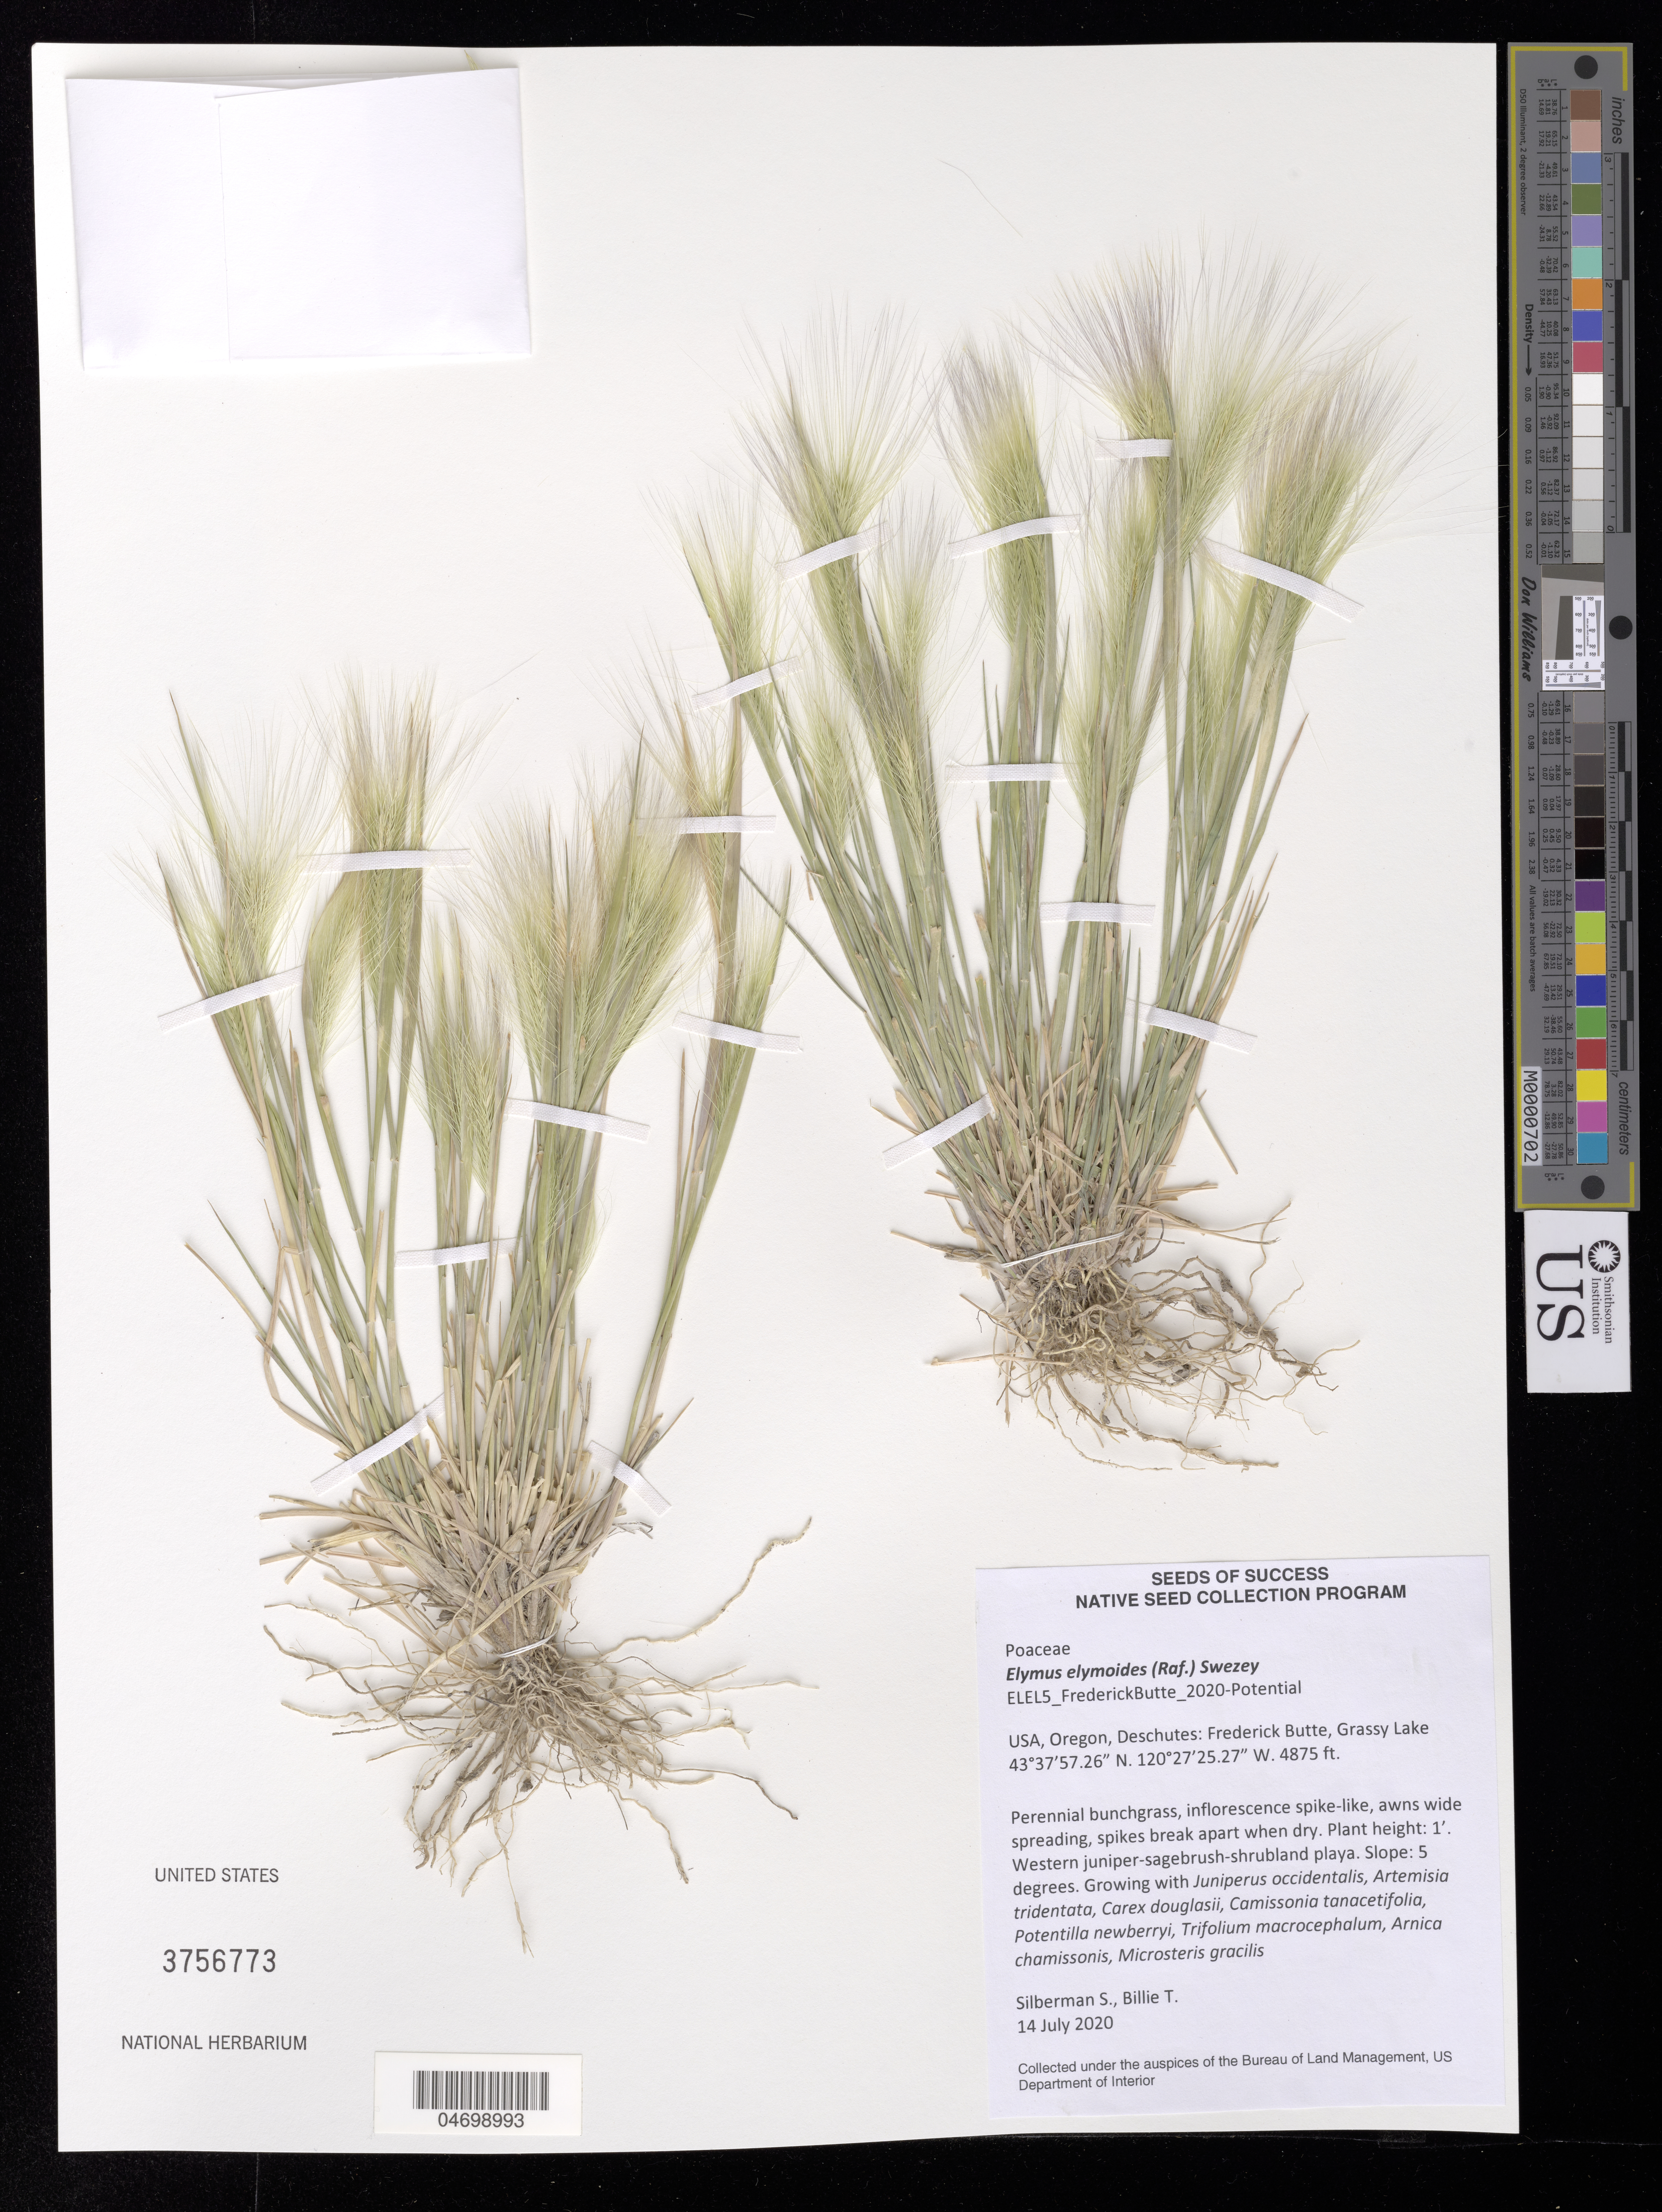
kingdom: Plantae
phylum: Tracheophyta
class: Liliopsida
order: Poales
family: Poaceae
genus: Elymus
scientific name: Elymus elymoides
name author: (Raf.) Swezey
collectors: S. Silberman & T. Billie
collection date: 2020-07-14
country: United States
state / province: Oregon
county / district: Deschutes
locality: Frederick Butte, Grassy Lake.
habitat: Western juniper-sagebrush-shrubland playa. With Artemisia tridentata, Carex douglasii, Juncus occidentalis, etc.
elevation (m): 1486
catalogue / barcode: US 3756773